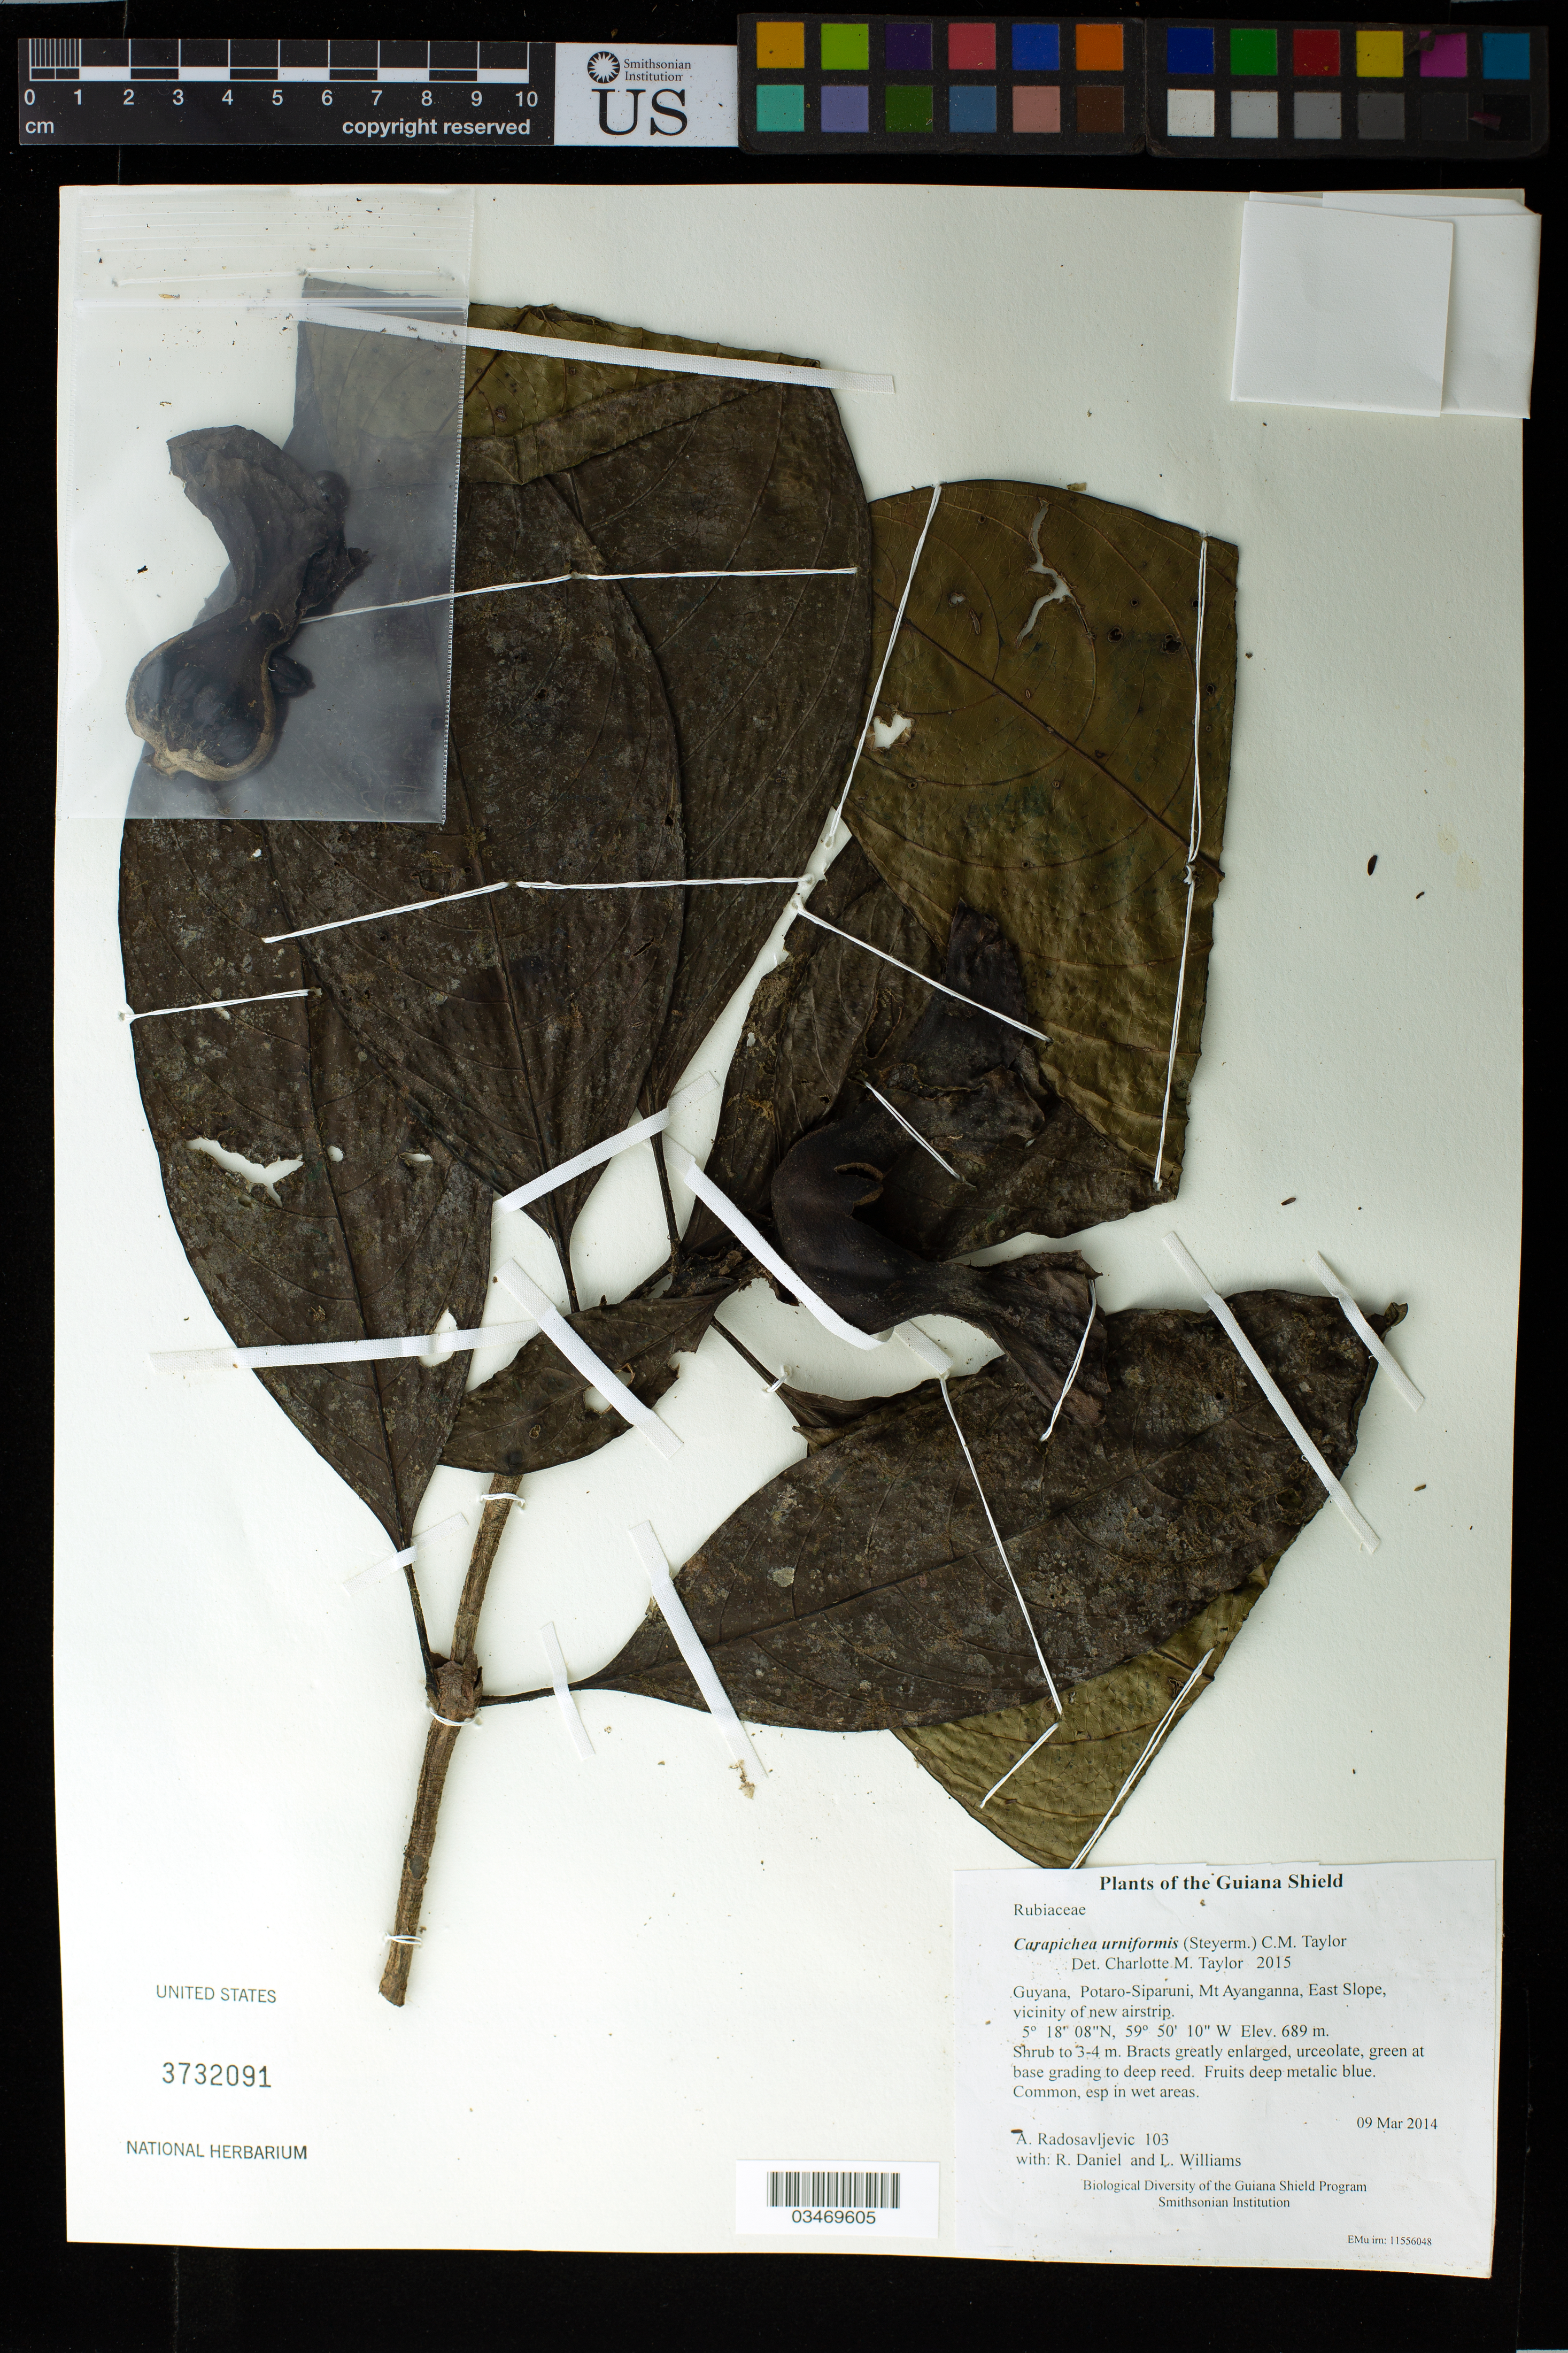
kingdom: Plantae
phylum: Tracheophyta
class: Magnoliopsida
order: Gentianales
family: Rubiaceae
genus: Carapichea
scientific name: Carapichea urniformis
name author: (Steyerm.) C.M. Taylor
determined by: Taylor, Charlotte M.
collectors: A. Radosavljevic, R. Daniel & L. Williams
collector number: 103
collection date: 2014-03-09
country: Guyana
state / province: Potaro-Siparuni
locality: Mt Ayanganna, East Slope, vicinity of new airstrip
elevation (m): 689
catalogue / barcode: US 3732091